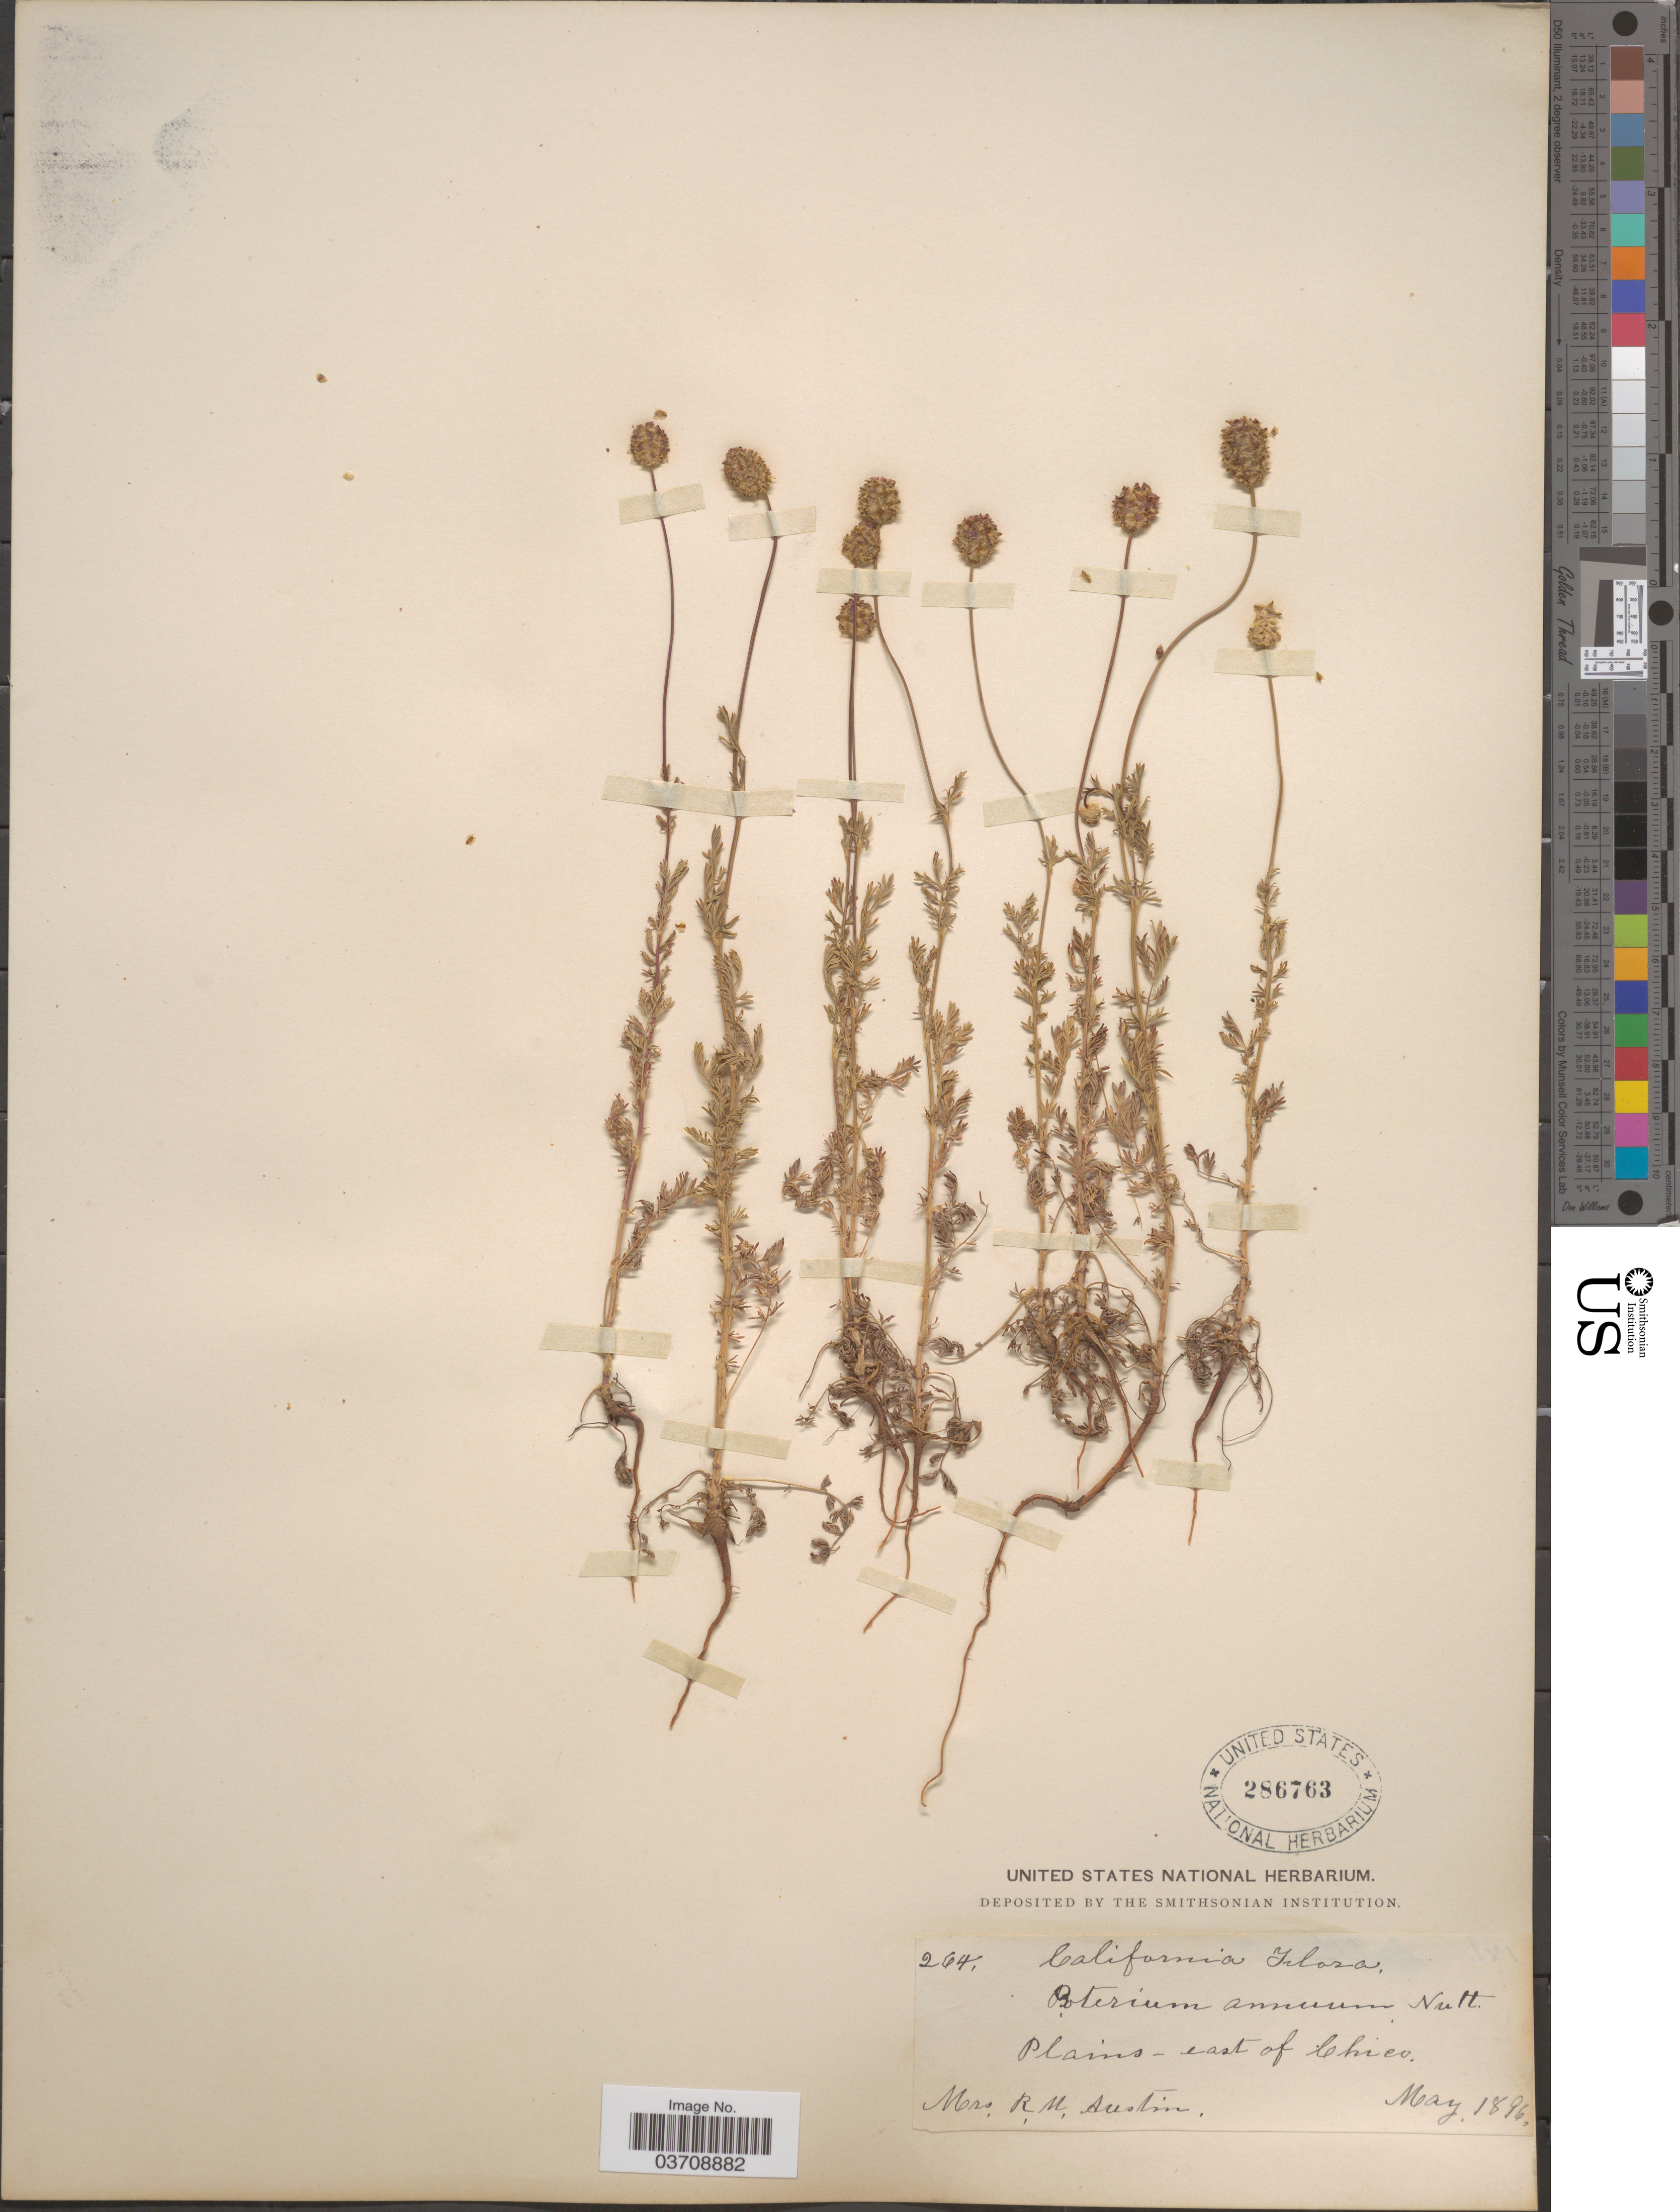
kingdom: Plantae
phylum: Tracheophyta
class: Magnoliopsida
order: Rosales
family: Rosaceae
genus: Sanguisorba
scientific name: Sanguisorba occidentalis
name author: Nutt.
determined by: Strong, Mark T., (BOT), Smithsonian Institution - National Museum of Natural History (UNITED STATES)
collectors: R. Austin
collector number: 264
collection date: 1896-05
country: United States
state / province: California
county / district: Butte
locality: Plains - east of Chico.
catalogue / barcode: US 286763